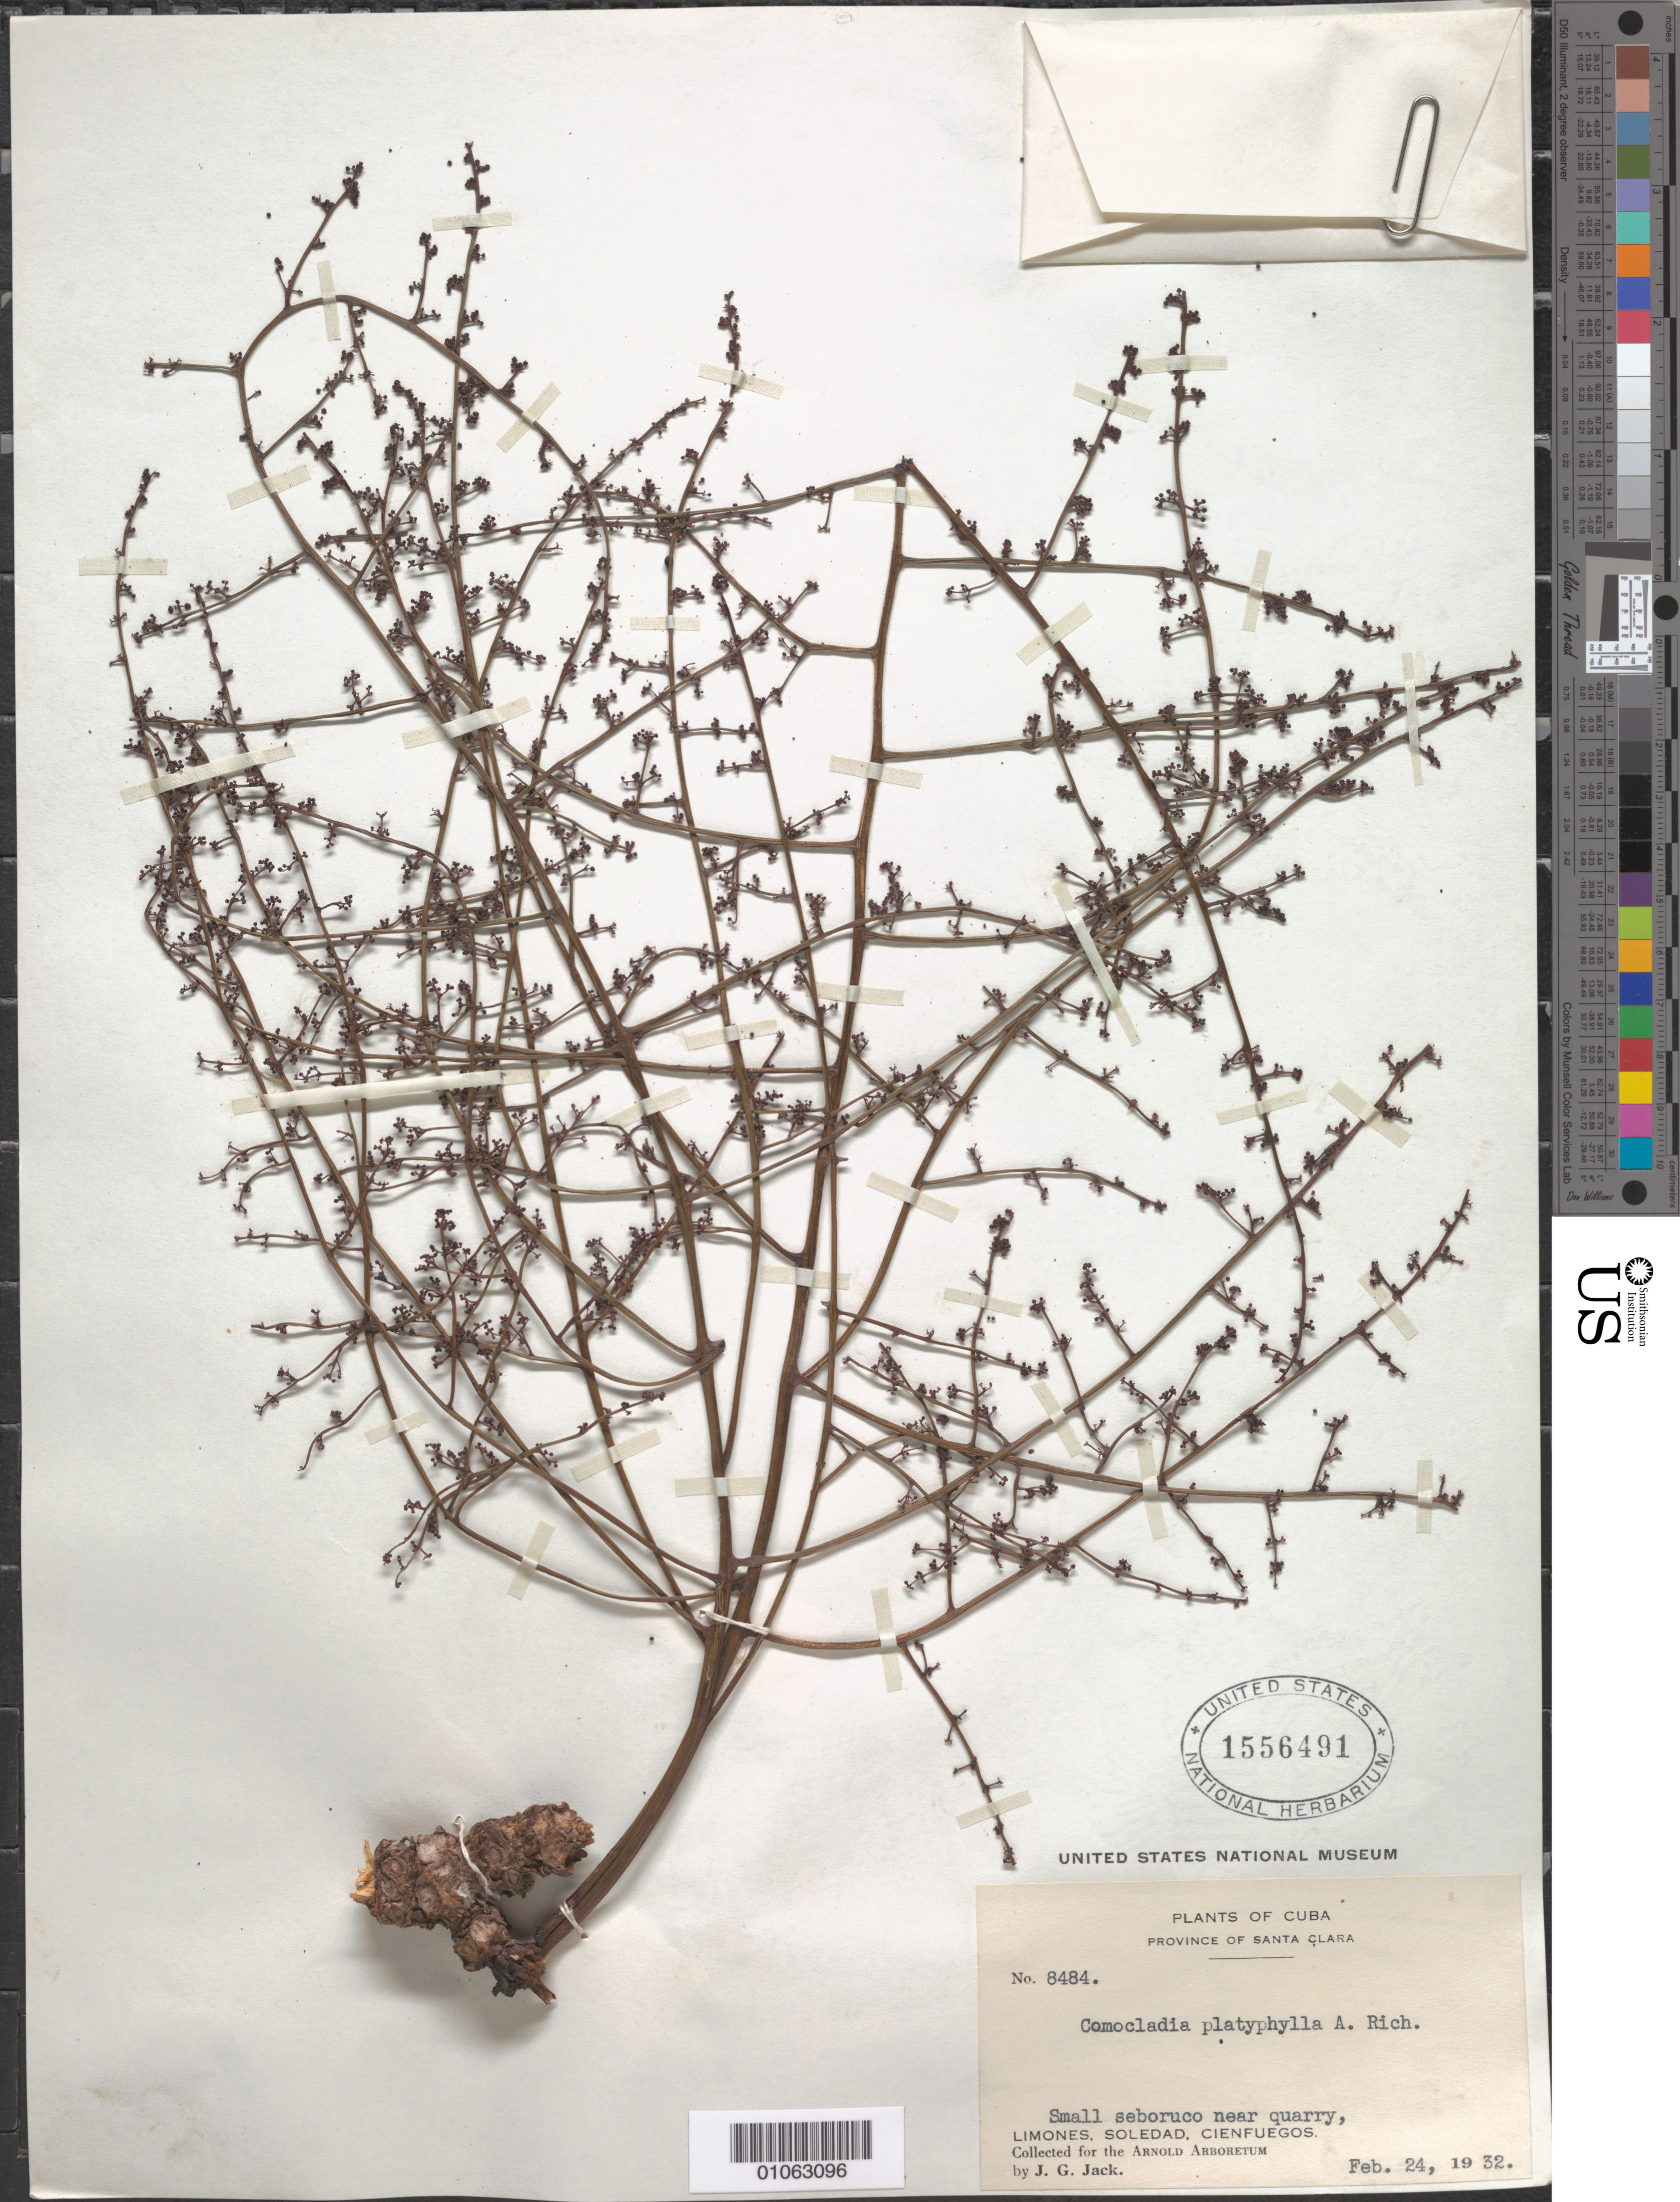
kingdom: Plantae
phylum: Tracheophyta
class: Magnoliopsida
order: Sapindales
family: Anacardiaceae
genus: Comocladia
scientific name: Comocladia platyphylla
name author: A. Rich. ex Griseb.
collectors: J. G. Jack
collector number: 8484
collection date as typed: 24 Feb 1932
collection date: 1932-02-24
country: Cuba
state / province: Cienfuegos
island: Cuba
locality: Limones, Soledad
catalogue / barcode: US 1556491